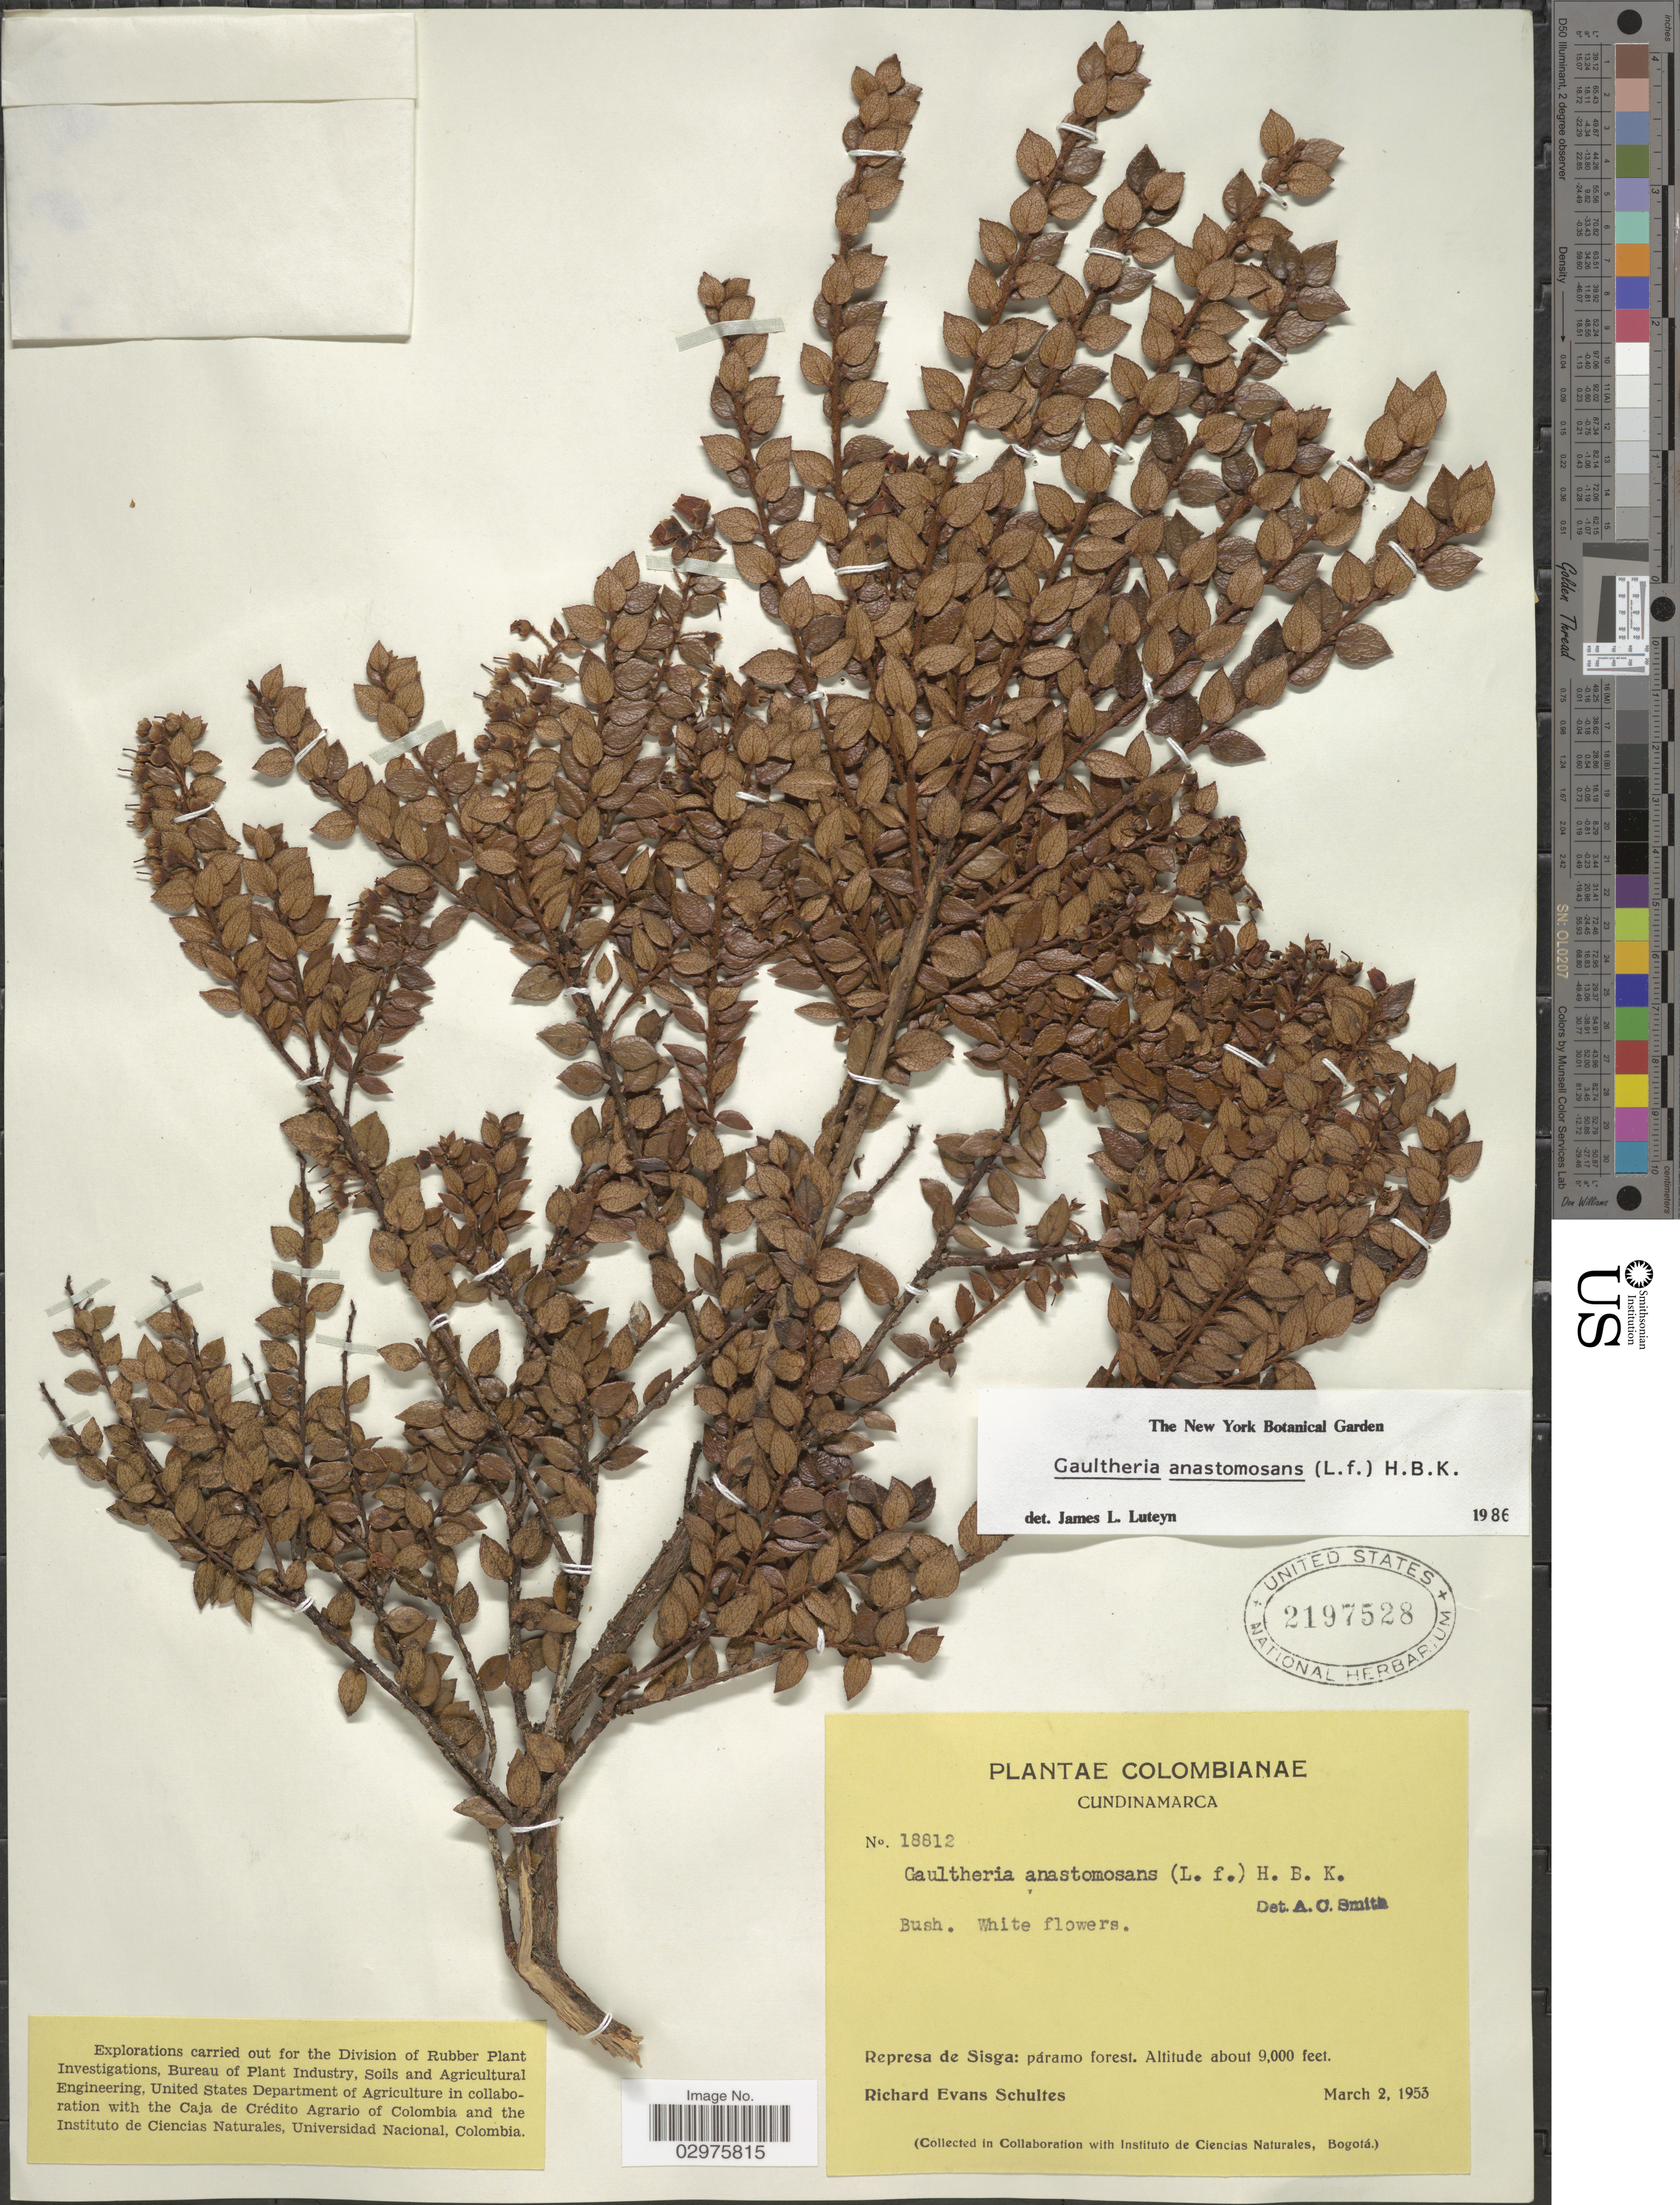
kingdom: Plantae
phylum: Tracheophyta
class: Magnoliopsida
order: Ericales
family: Ericaceae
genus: Gaultheria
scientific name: Gaultheria anastomosans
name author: (L. f.) Kunth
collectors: R. E. Schultes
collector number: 18812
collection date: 1953-03-02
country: Colombia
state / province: Cundinamarca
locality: Represa de Sisga.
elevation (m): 2743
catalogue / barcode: US 2197528